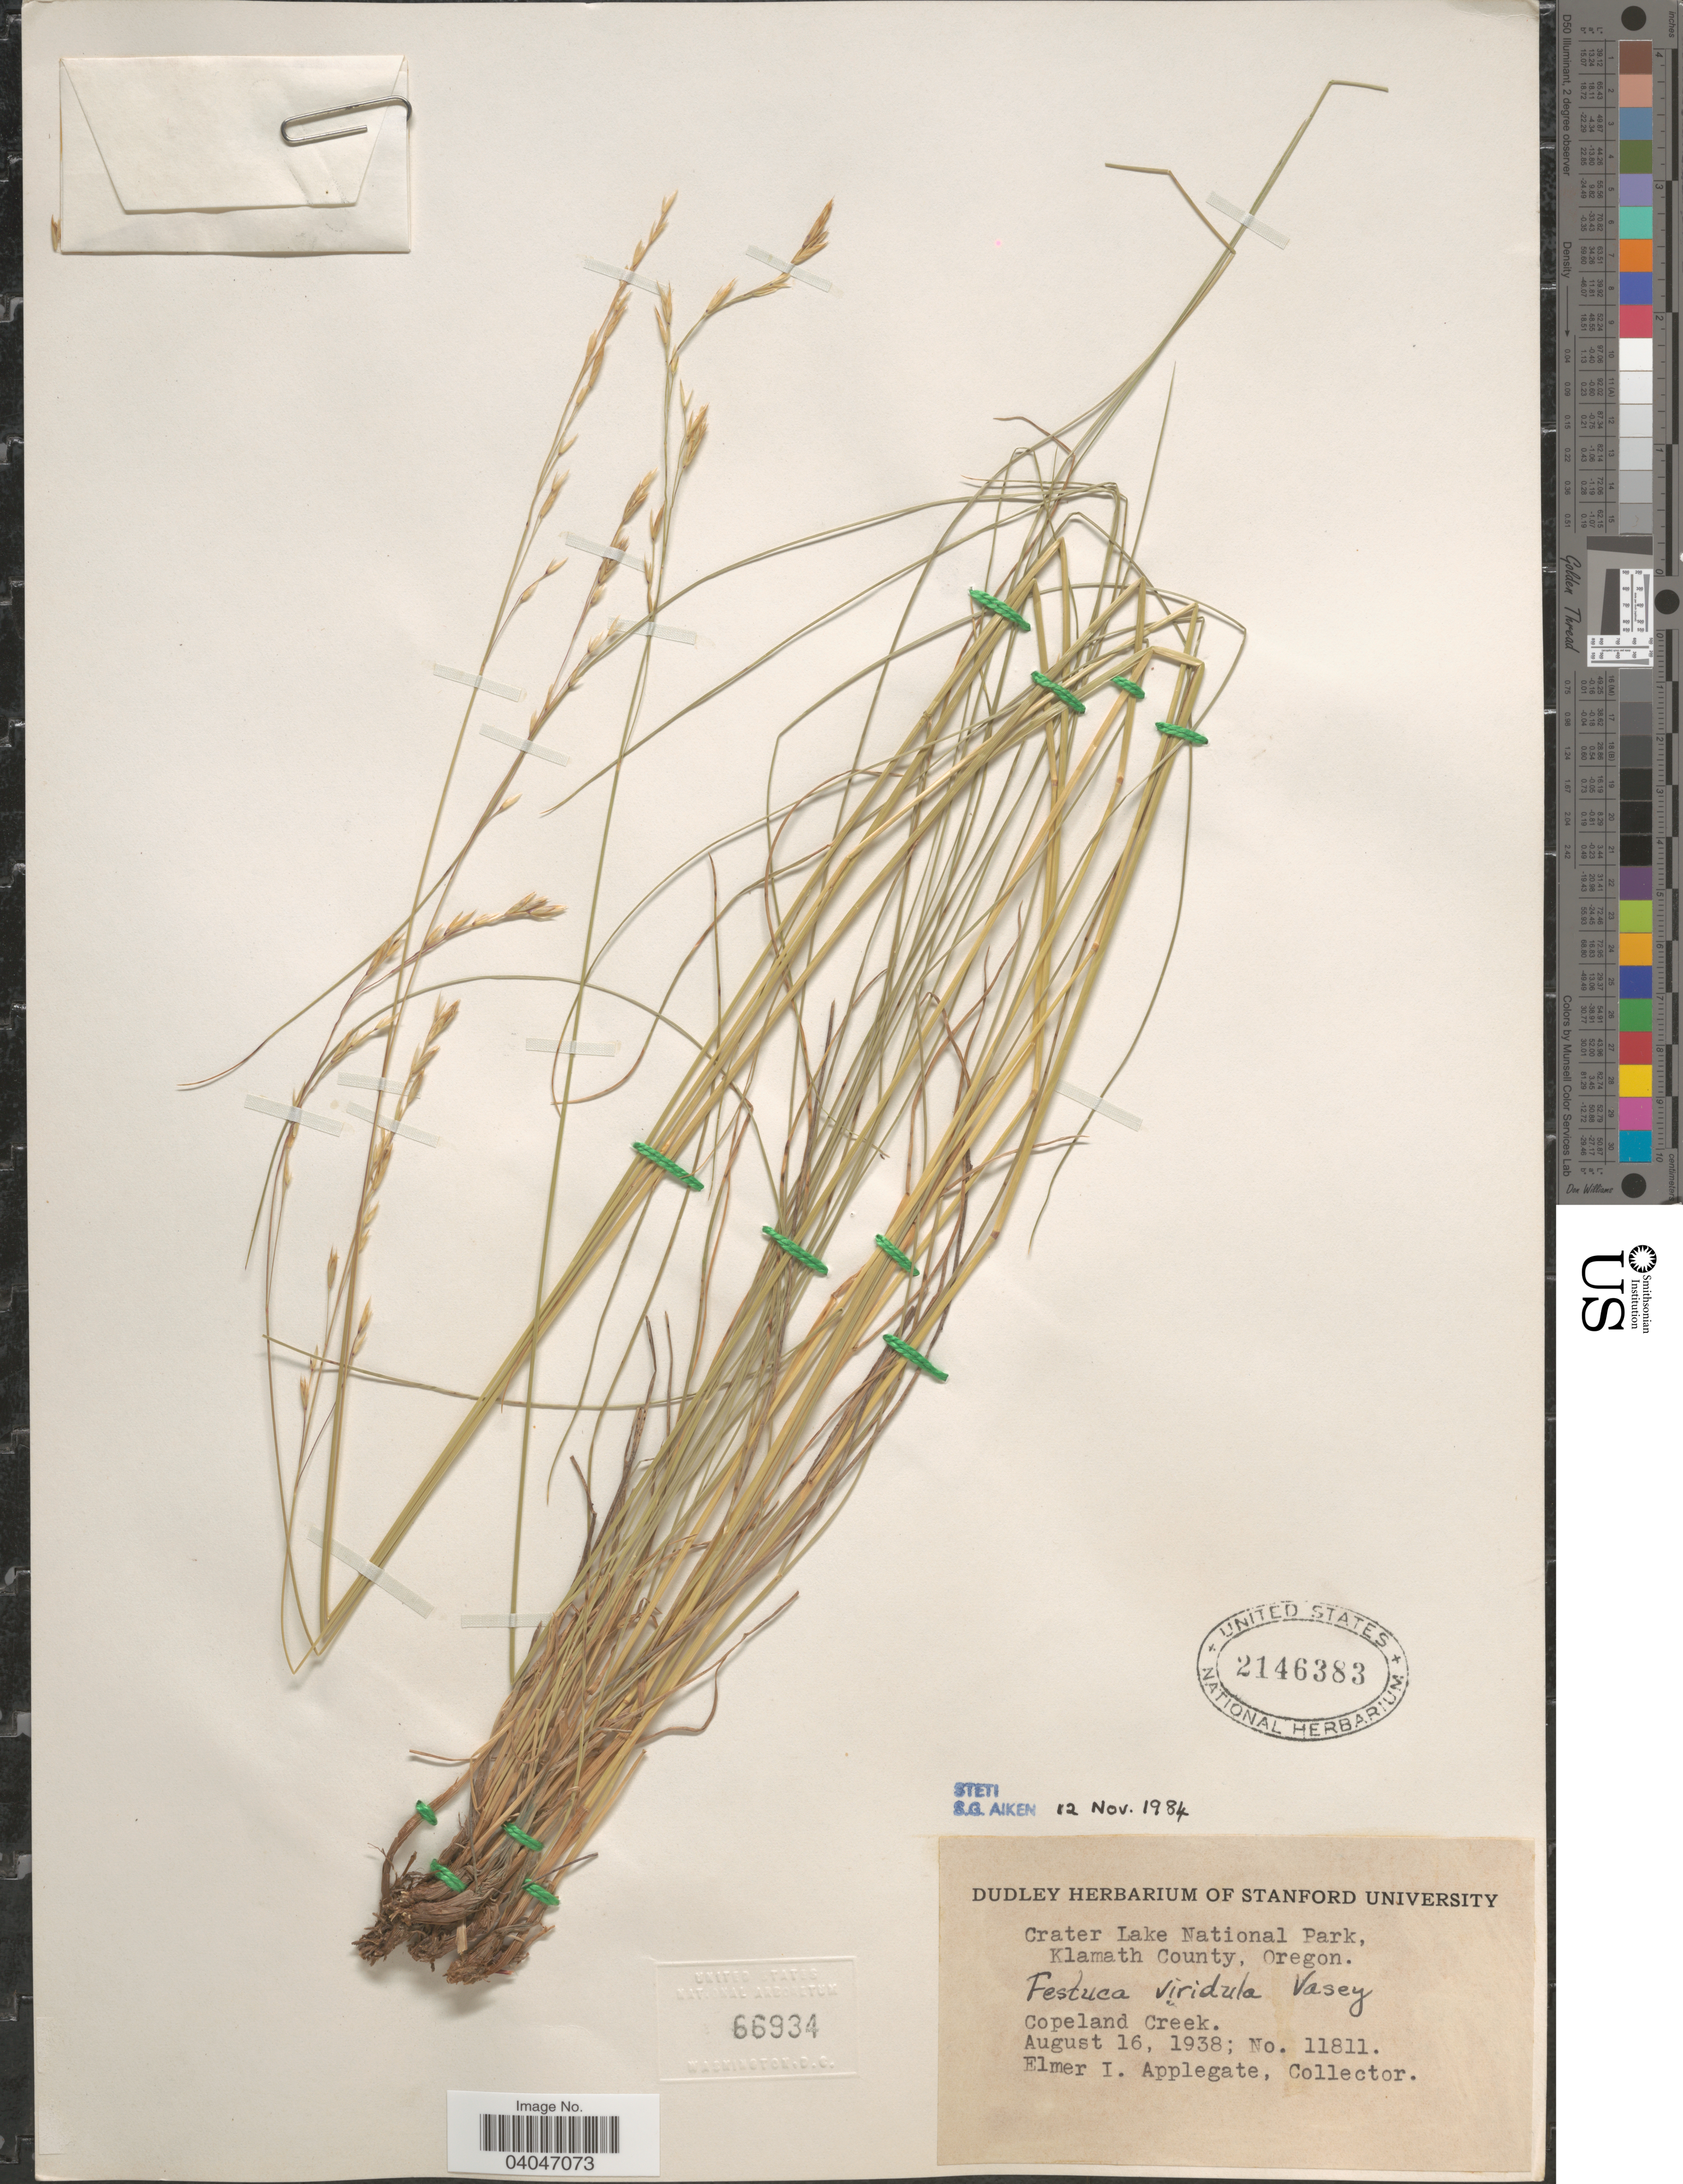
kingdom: Plantae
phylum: Tracheophyta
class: Liliopsida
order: Poales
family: Poaceae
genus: Festuca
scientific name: Festuca viridula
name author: Vasey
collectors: E. I. Applegate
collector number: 11811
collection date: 1938-08-16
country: United States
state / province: Oregon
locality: Crater Lake National Park. Klamath County. Copeland Creek.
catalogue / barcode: US 2146383